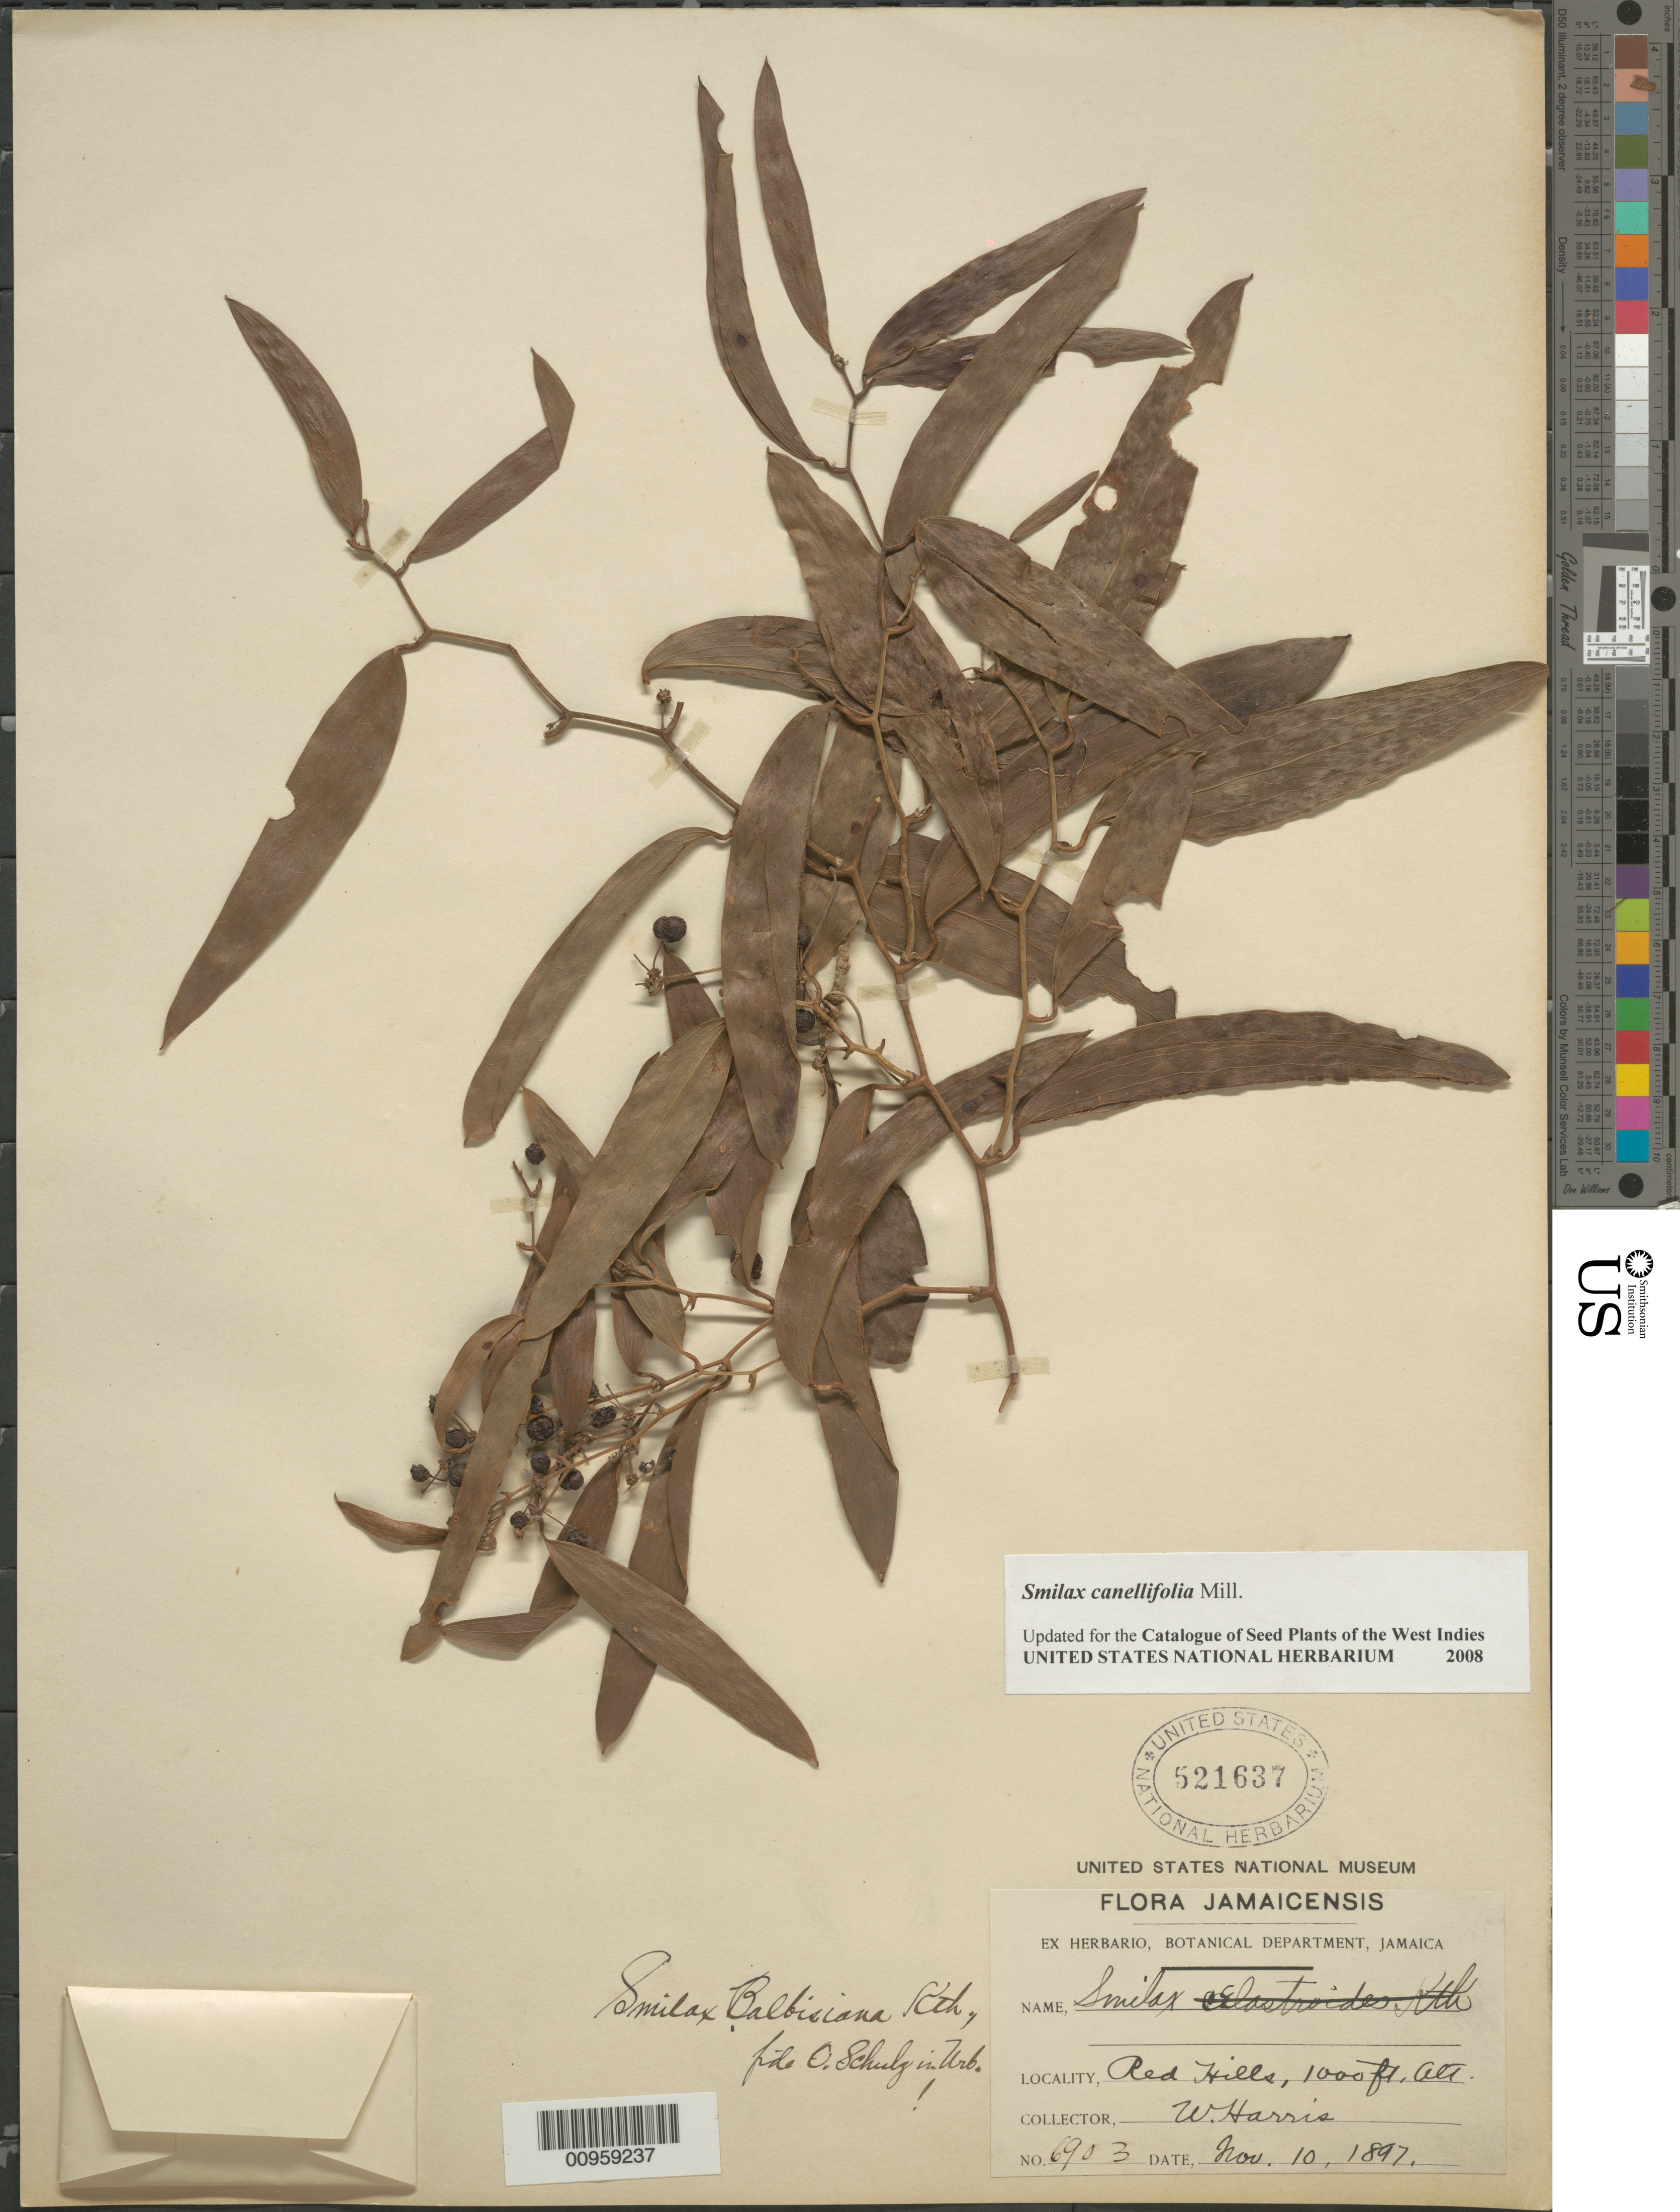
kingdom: Plantae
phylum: Tracheophyta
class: Liliopsida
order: Liliales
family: Smilacaceae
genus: Smilax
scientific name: Smilax canellifolia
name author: Mill.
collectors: W. H. Harris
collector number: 6903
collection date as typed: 10 Nov 1897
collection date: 1897-11-10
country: Jamaica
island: Jamaica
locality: Red Hills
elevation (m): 305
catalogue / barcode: US 521637